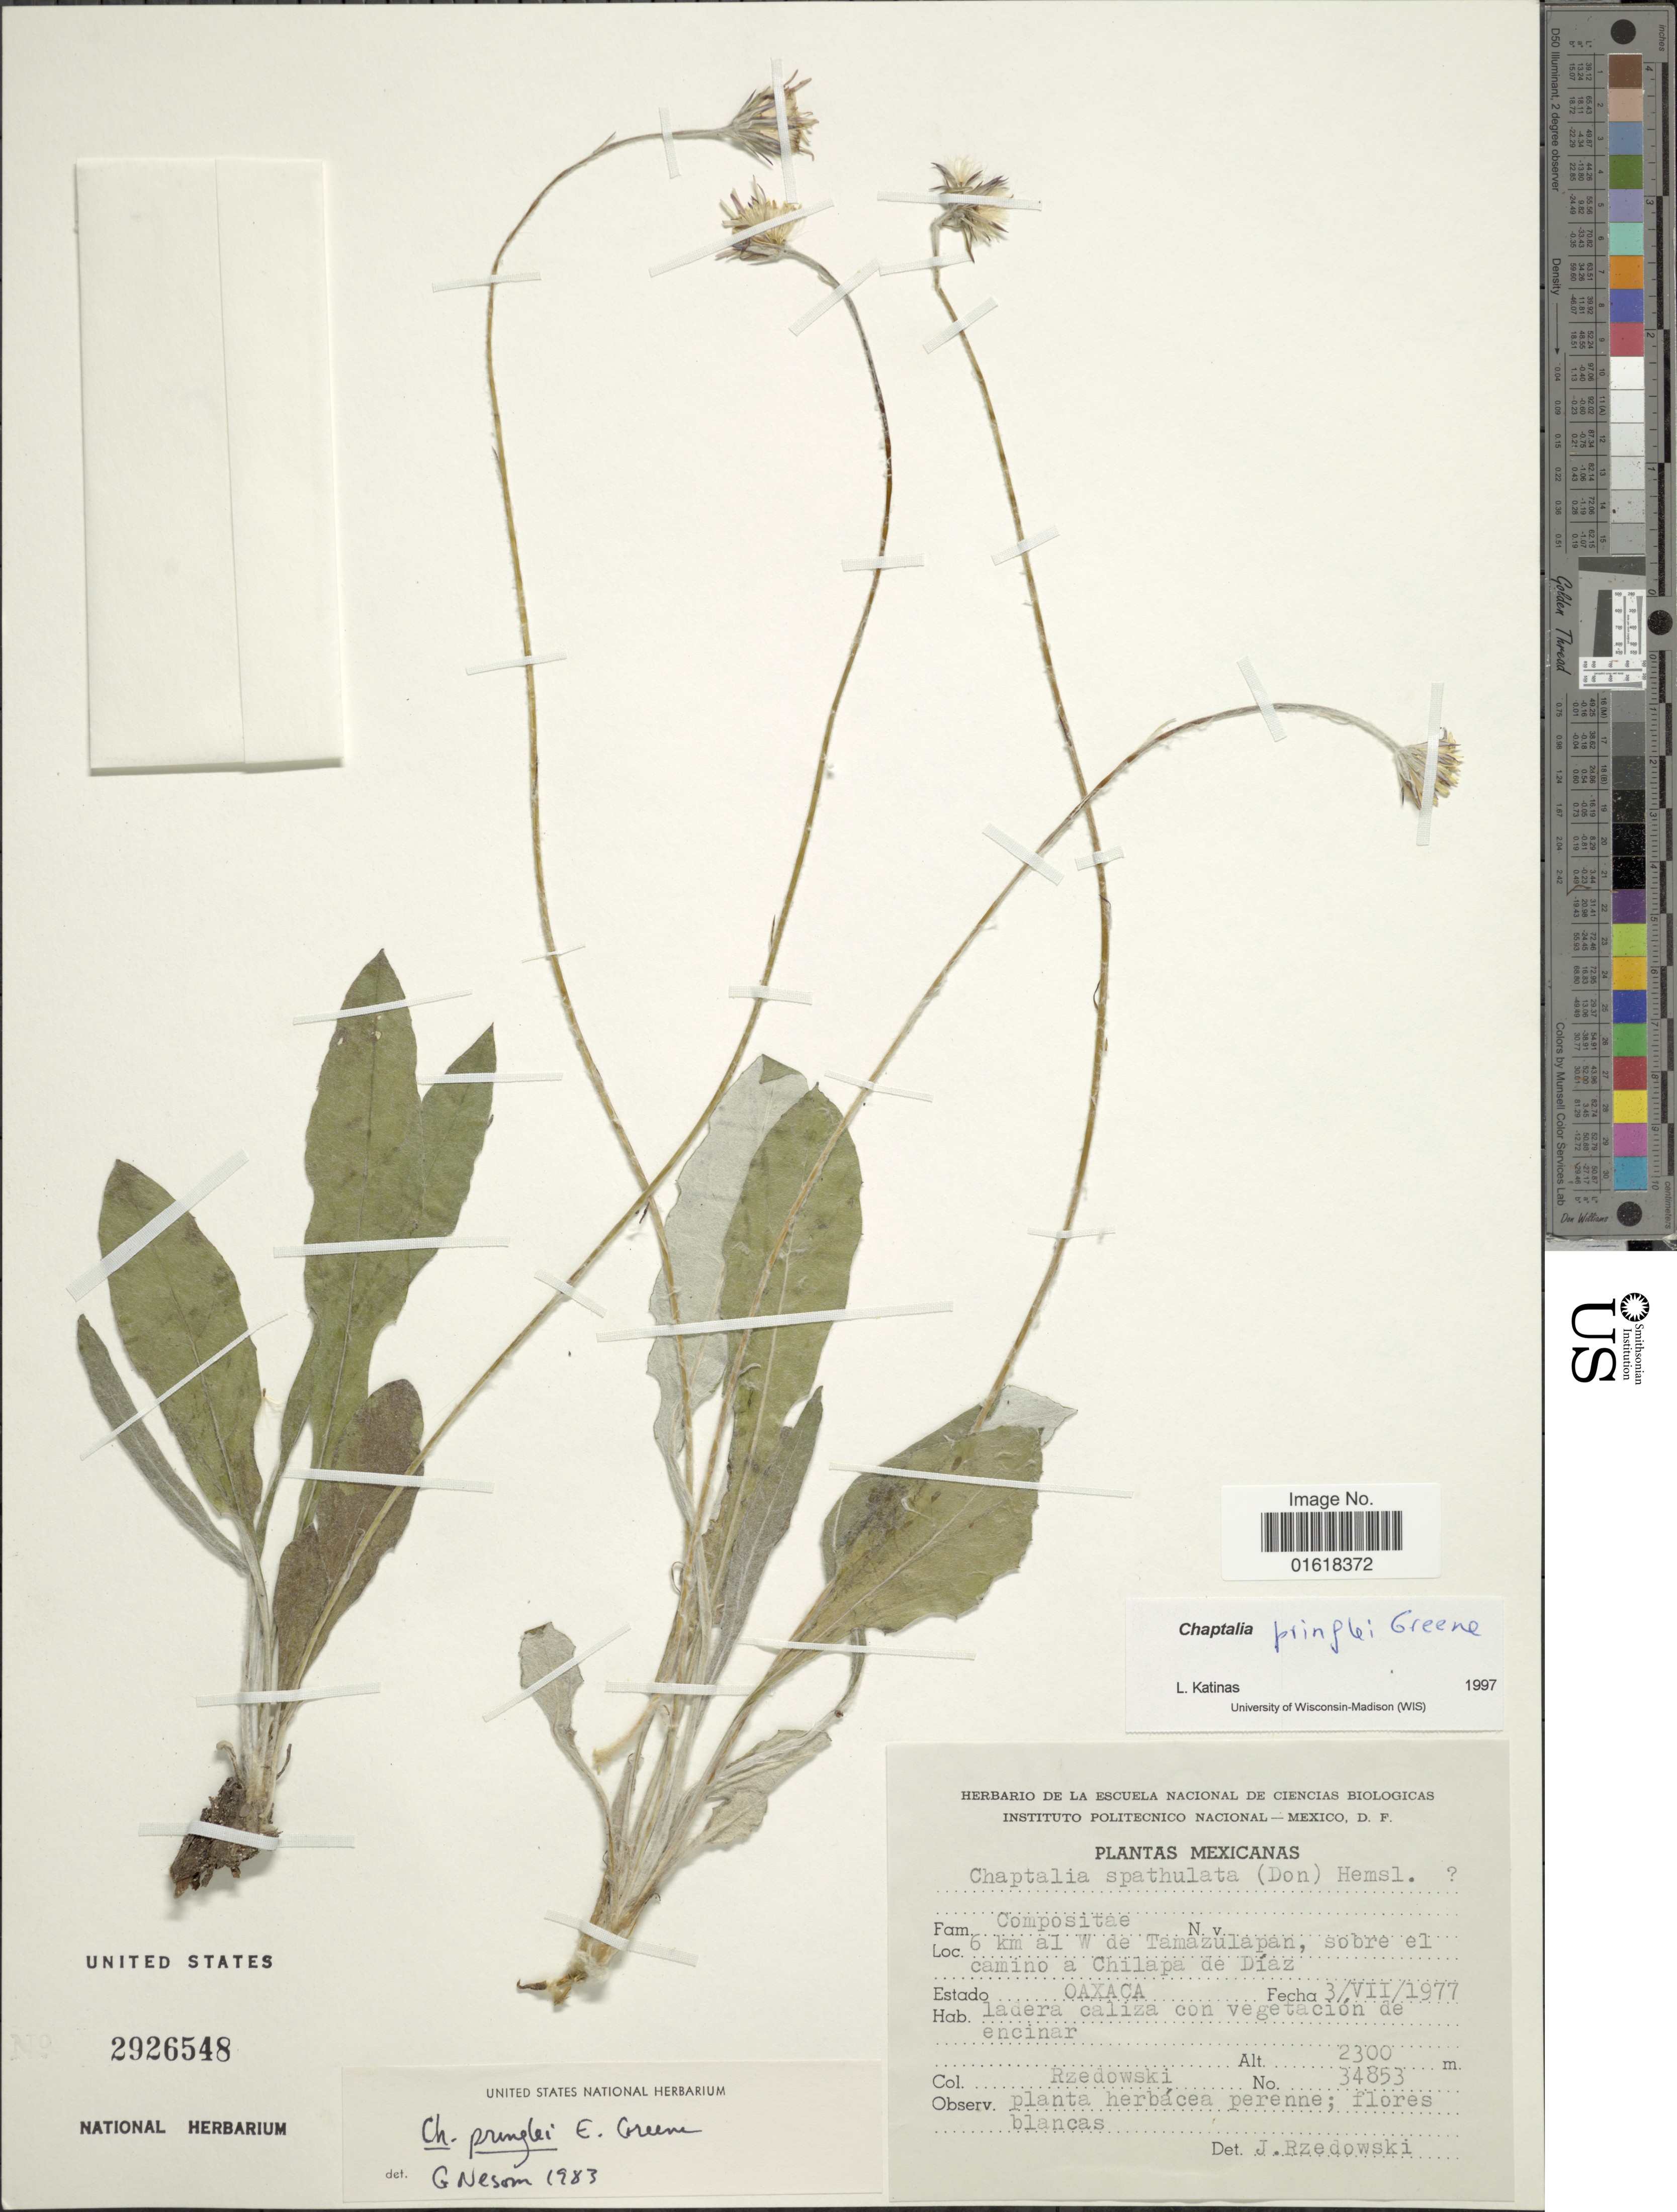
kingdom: Plantae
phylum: Tracheophyta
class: Magnoliopsida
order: Asterales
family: Asteraceae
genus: Chaptalia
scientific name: Chaptalia pringlei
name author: Greene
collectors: Rzedowski, --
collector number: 34853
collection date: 1977-07-03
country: Mexico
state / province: Oaxaca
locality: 6 km al W de Tamazulapan, sobre el camino a Chilapa de Díaz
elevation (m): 2300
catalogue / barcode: US 2926548